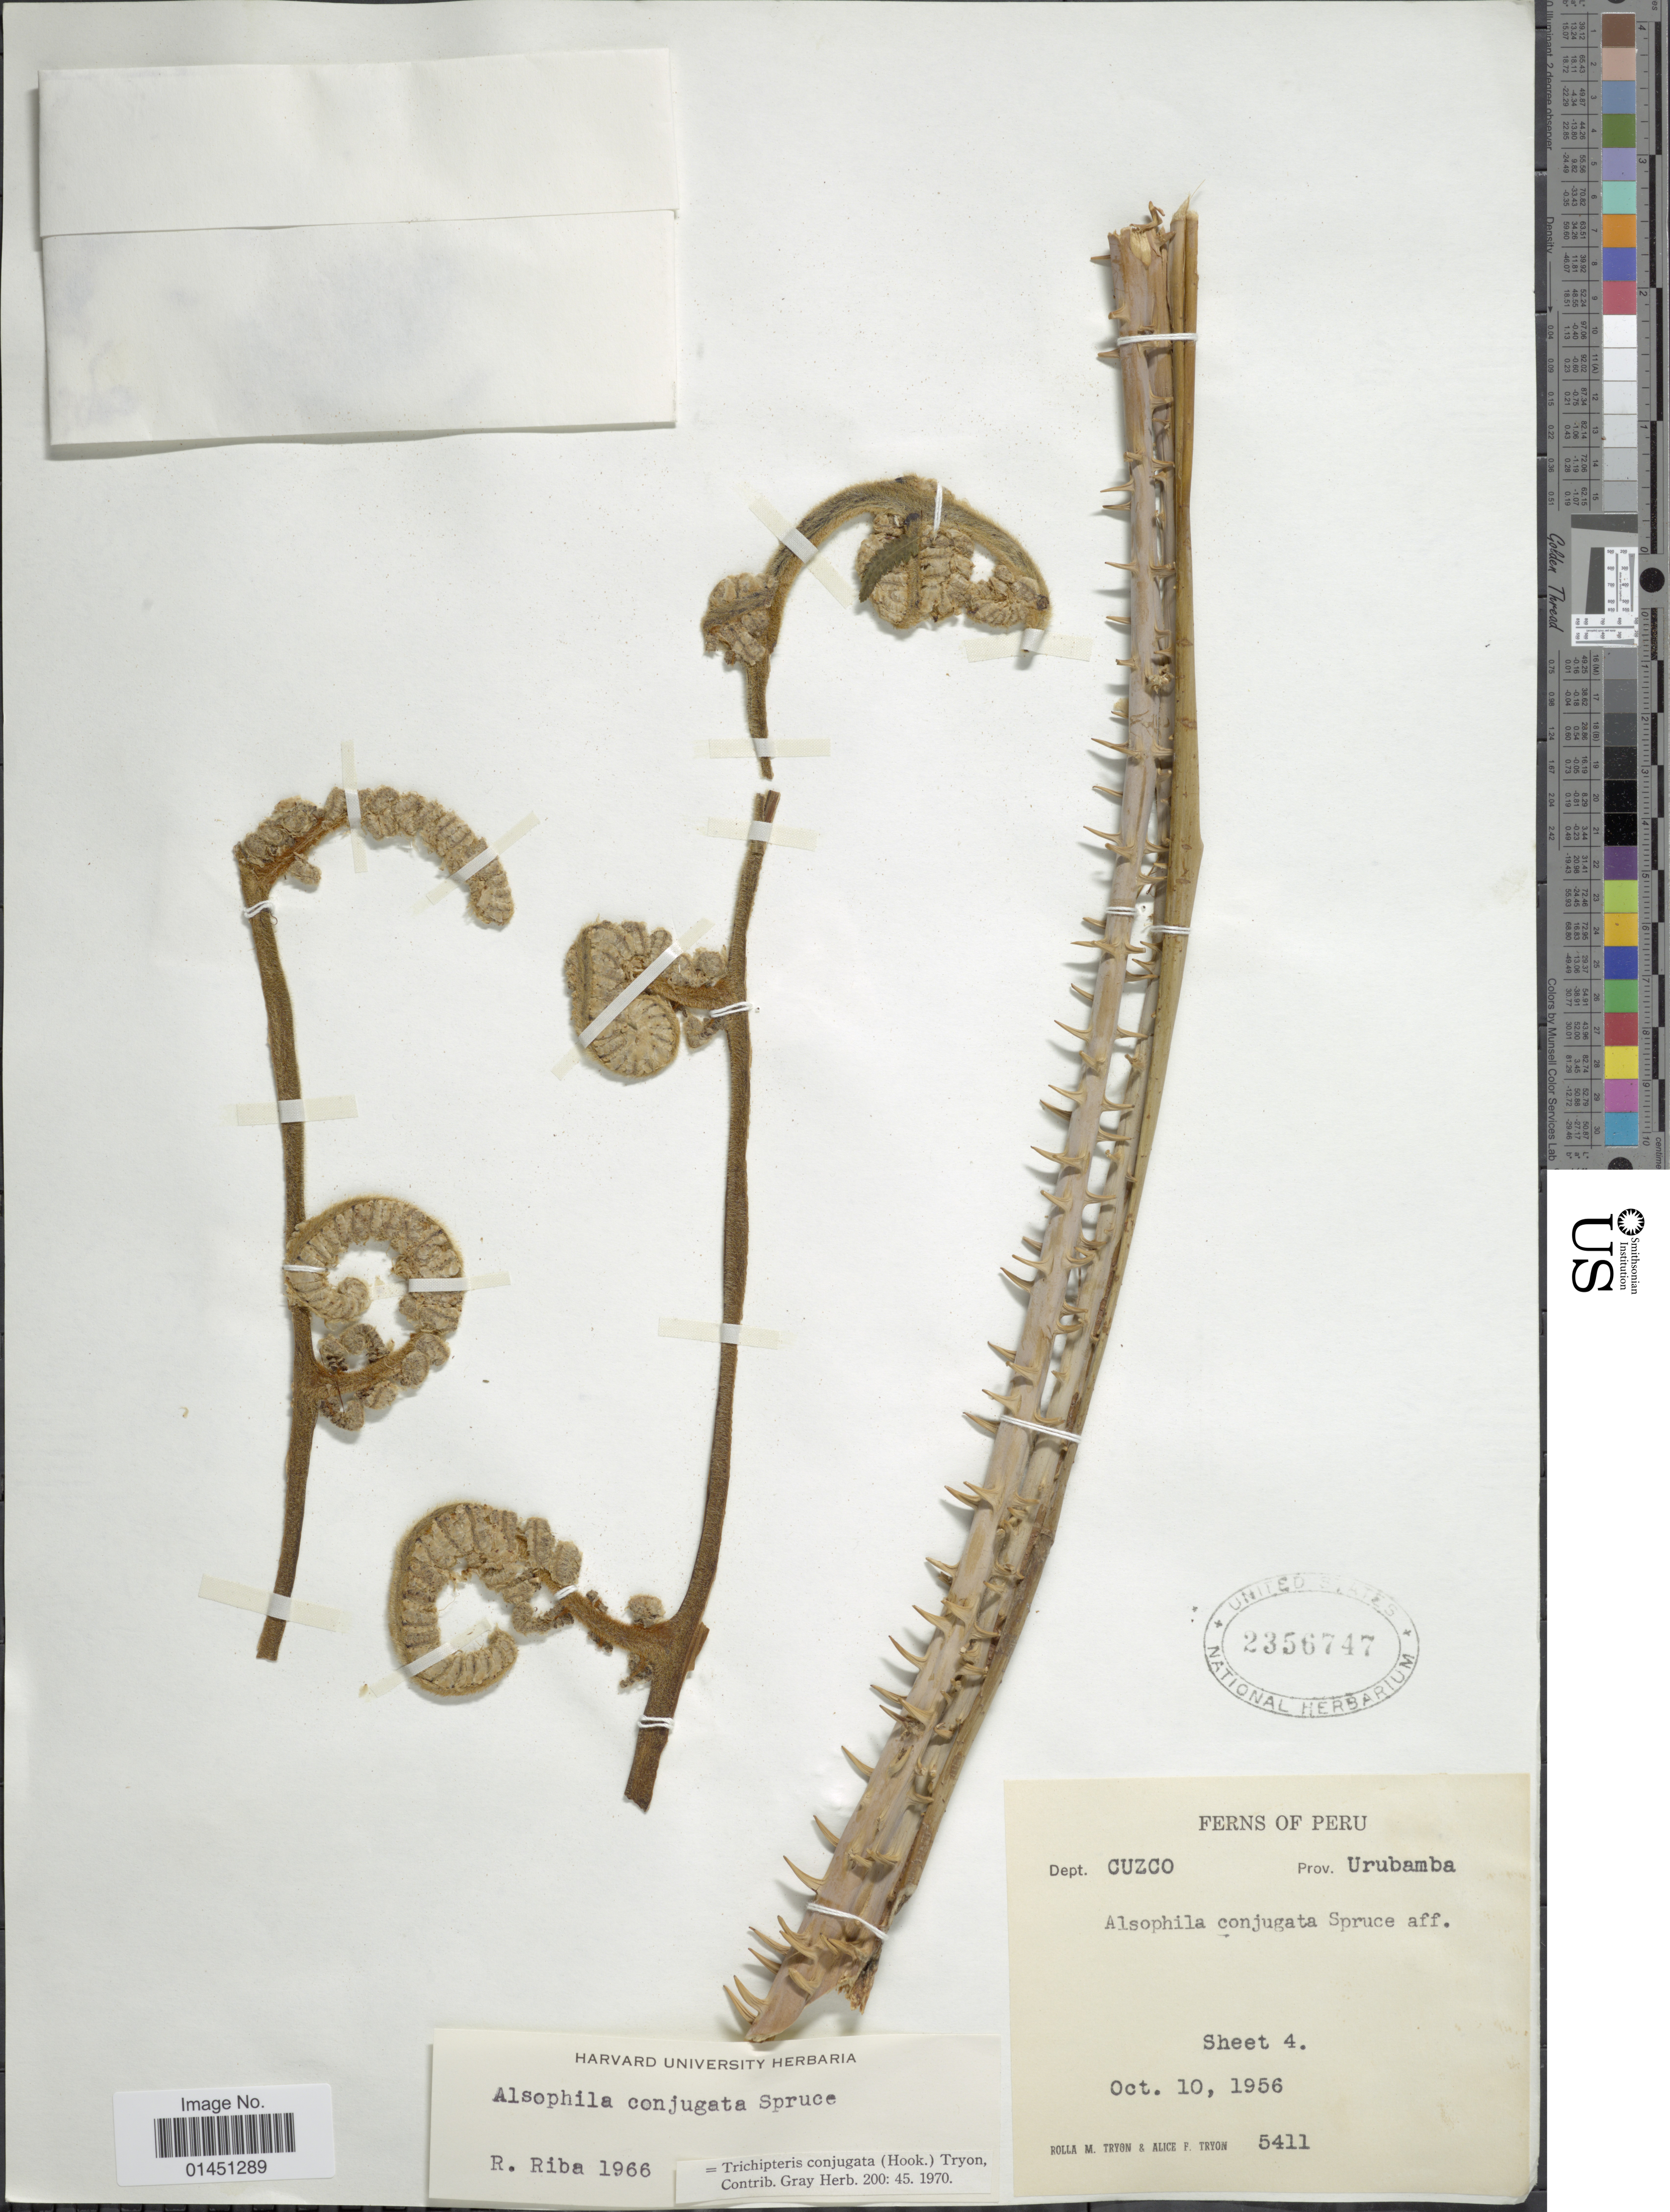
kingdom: Plantae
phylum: Tracheophyta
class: Polypodiopsida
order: Cyatheales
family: Cyatheaceae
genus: Cyathea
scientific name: Cyathea conjugata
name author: (Hook.) Domin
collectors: R. M. Tryon & A. F. Tryon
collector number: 5411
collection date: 1956-10-10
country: Peru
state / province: Cusco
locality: Prov. Urubamba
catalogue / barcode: US 2356747